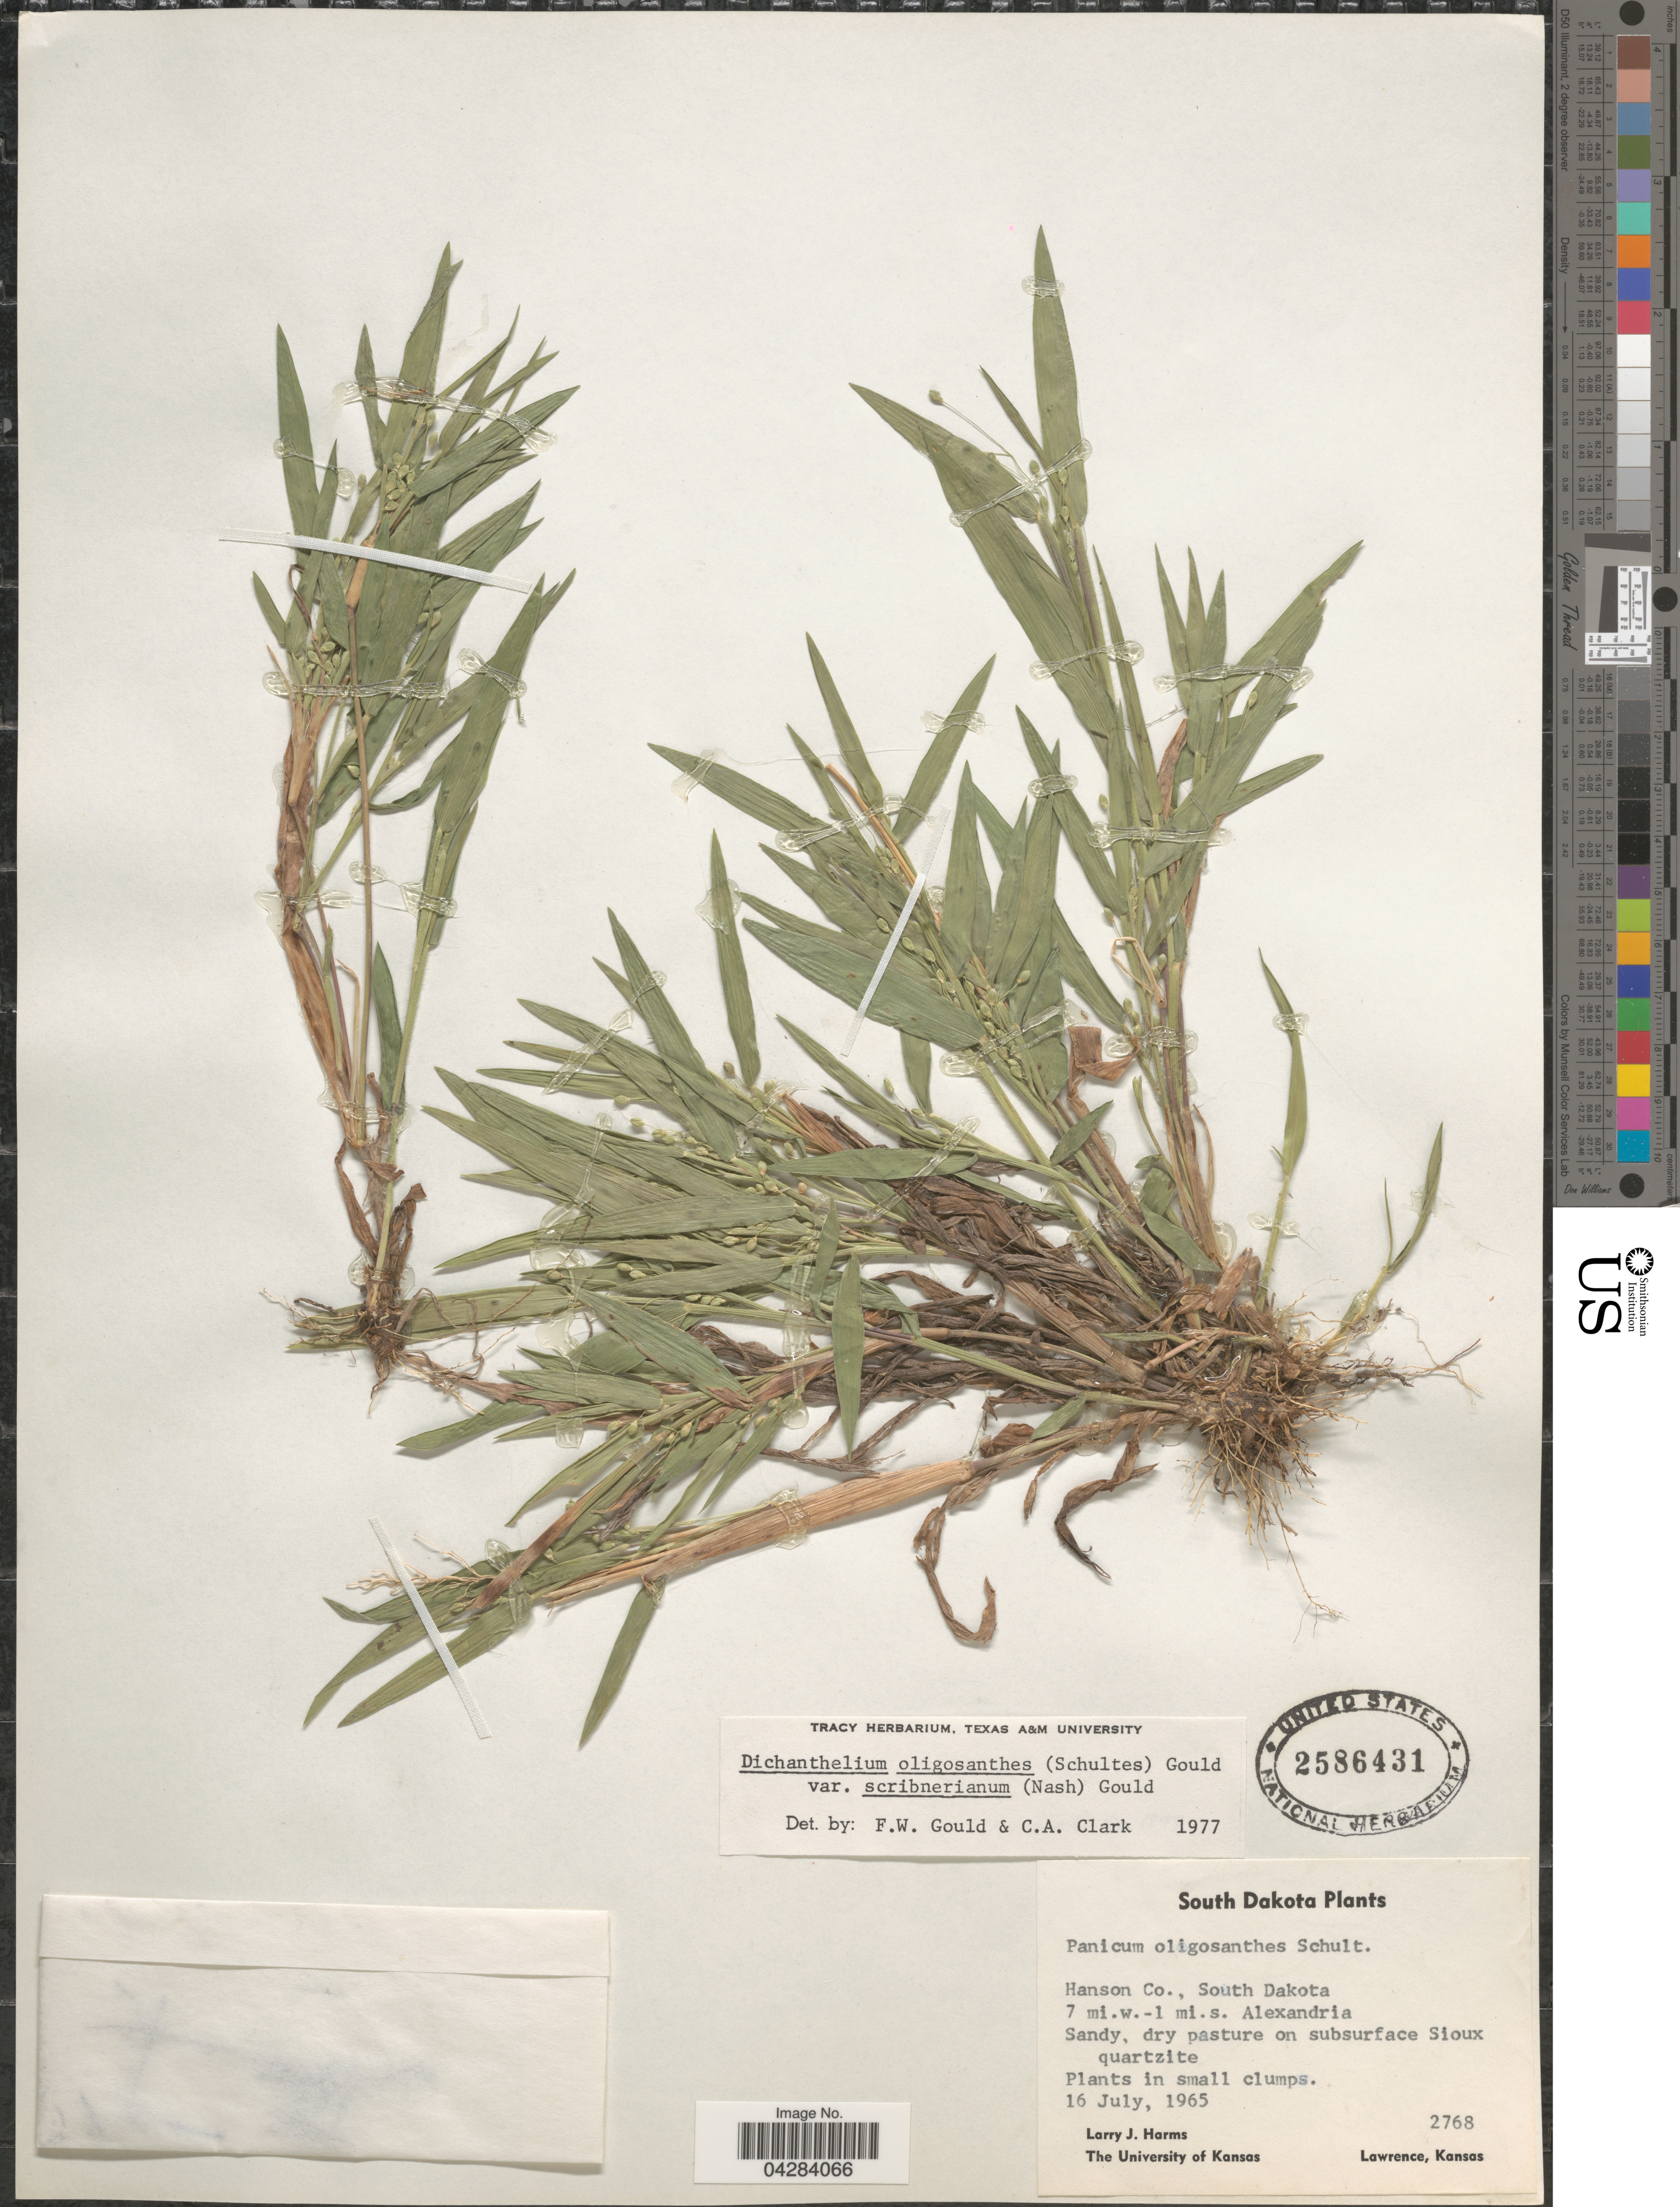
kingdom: Plantae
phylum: Tracheophyta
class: Liliopsida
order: Poales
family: Poaceae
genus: Dichanthelium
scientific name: Dichanthelium oligosanthes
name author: (Schult.) Gould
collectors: L. Harms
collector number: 2768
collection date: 1965-07-16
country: United States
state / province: South Dakota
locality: Hanson Co. 7 mi.w.-1 mi.s. Alexandria Sandy, dry pasture.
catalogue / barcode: US 2586431